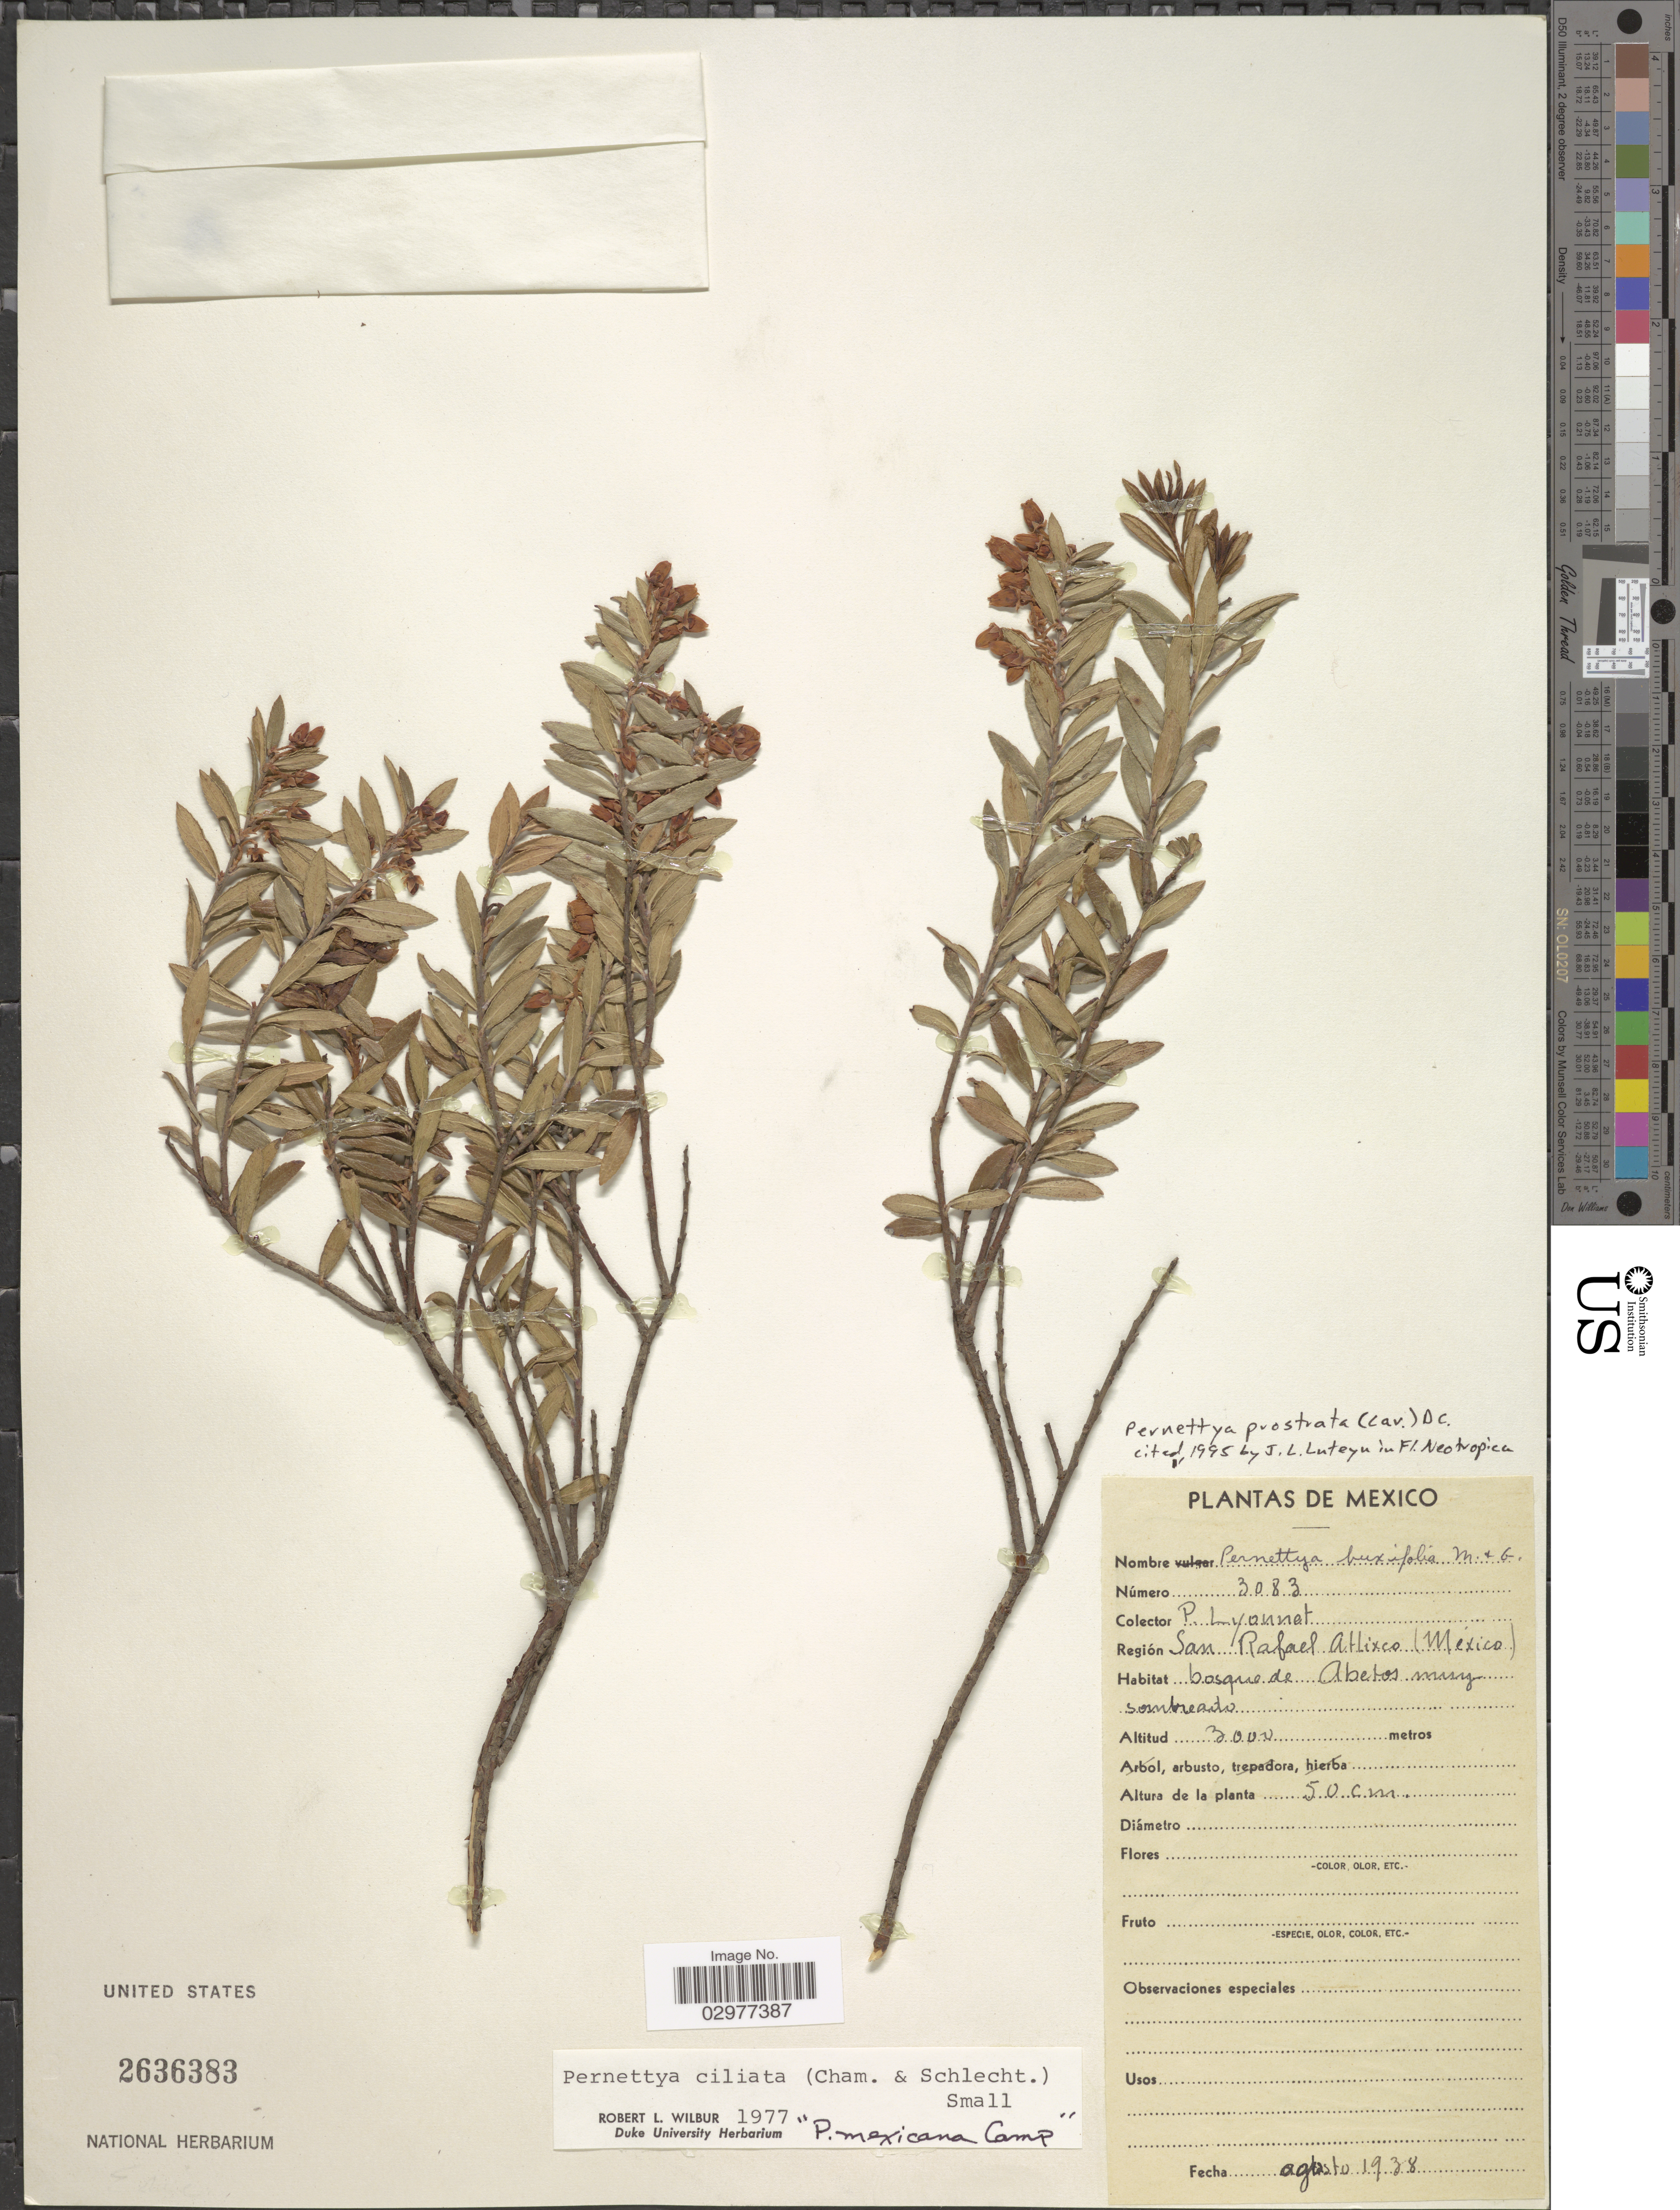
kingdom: Plantae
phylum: Tracheophyta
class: Magnoliopsida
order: Ericales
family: Ericaceae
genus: Pernettya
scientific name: Pernettya prostrata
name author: (Cav.) DC.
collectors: P. Lyonnet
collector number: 3083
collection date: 1938-08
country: Mexico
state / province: México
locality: Región San Rafael Atlixco.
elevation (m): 3000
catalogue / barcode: US 2636383